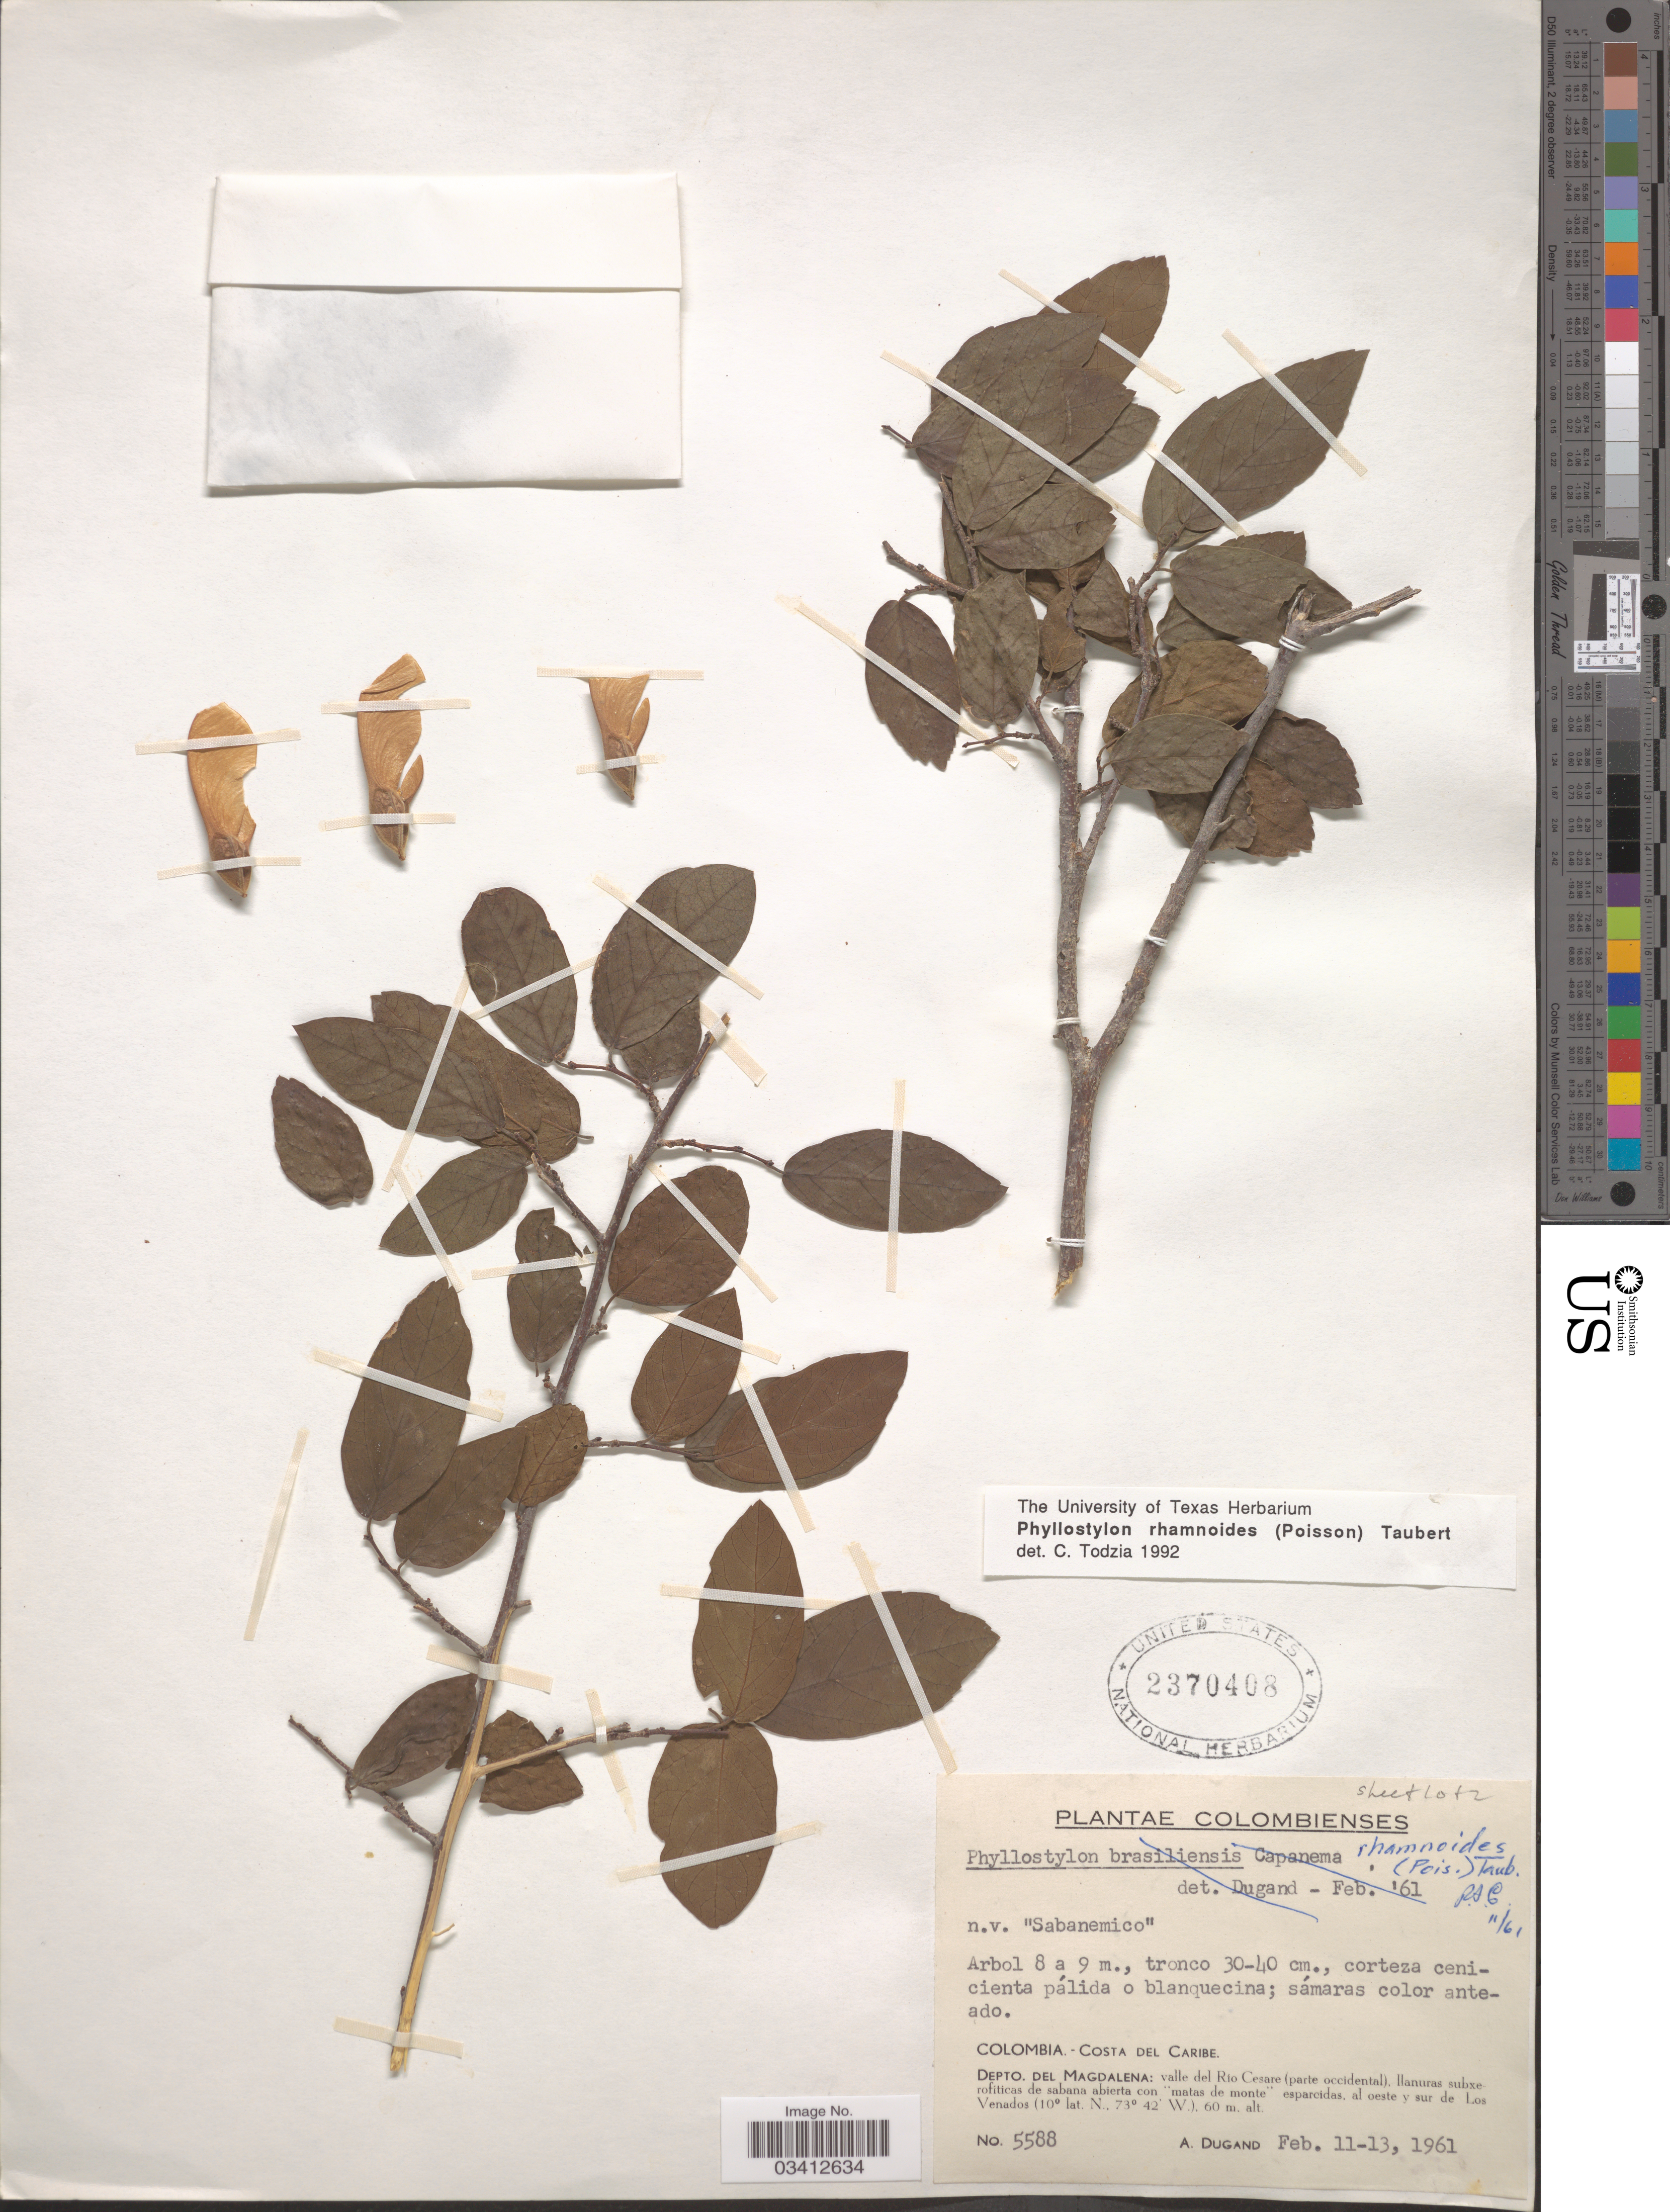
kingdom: Plantae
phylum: Tracheophyta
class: Magnoliopsida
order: Rosales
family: Ulmaceae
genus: Phyllostylon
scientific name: Phyllostylon rhamnoides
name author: (J. Poiss.) Taub.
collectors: A. Dugand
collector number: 5588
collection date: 1961-02-11/1961-02-13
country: Colombia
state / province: Magdalena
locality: Costa de Caribe. Depto. del Magdalena: valle del Río Cesare (parte occidental), al oeste y sur de Los Venados.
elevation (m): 60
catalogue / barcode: US 2370408